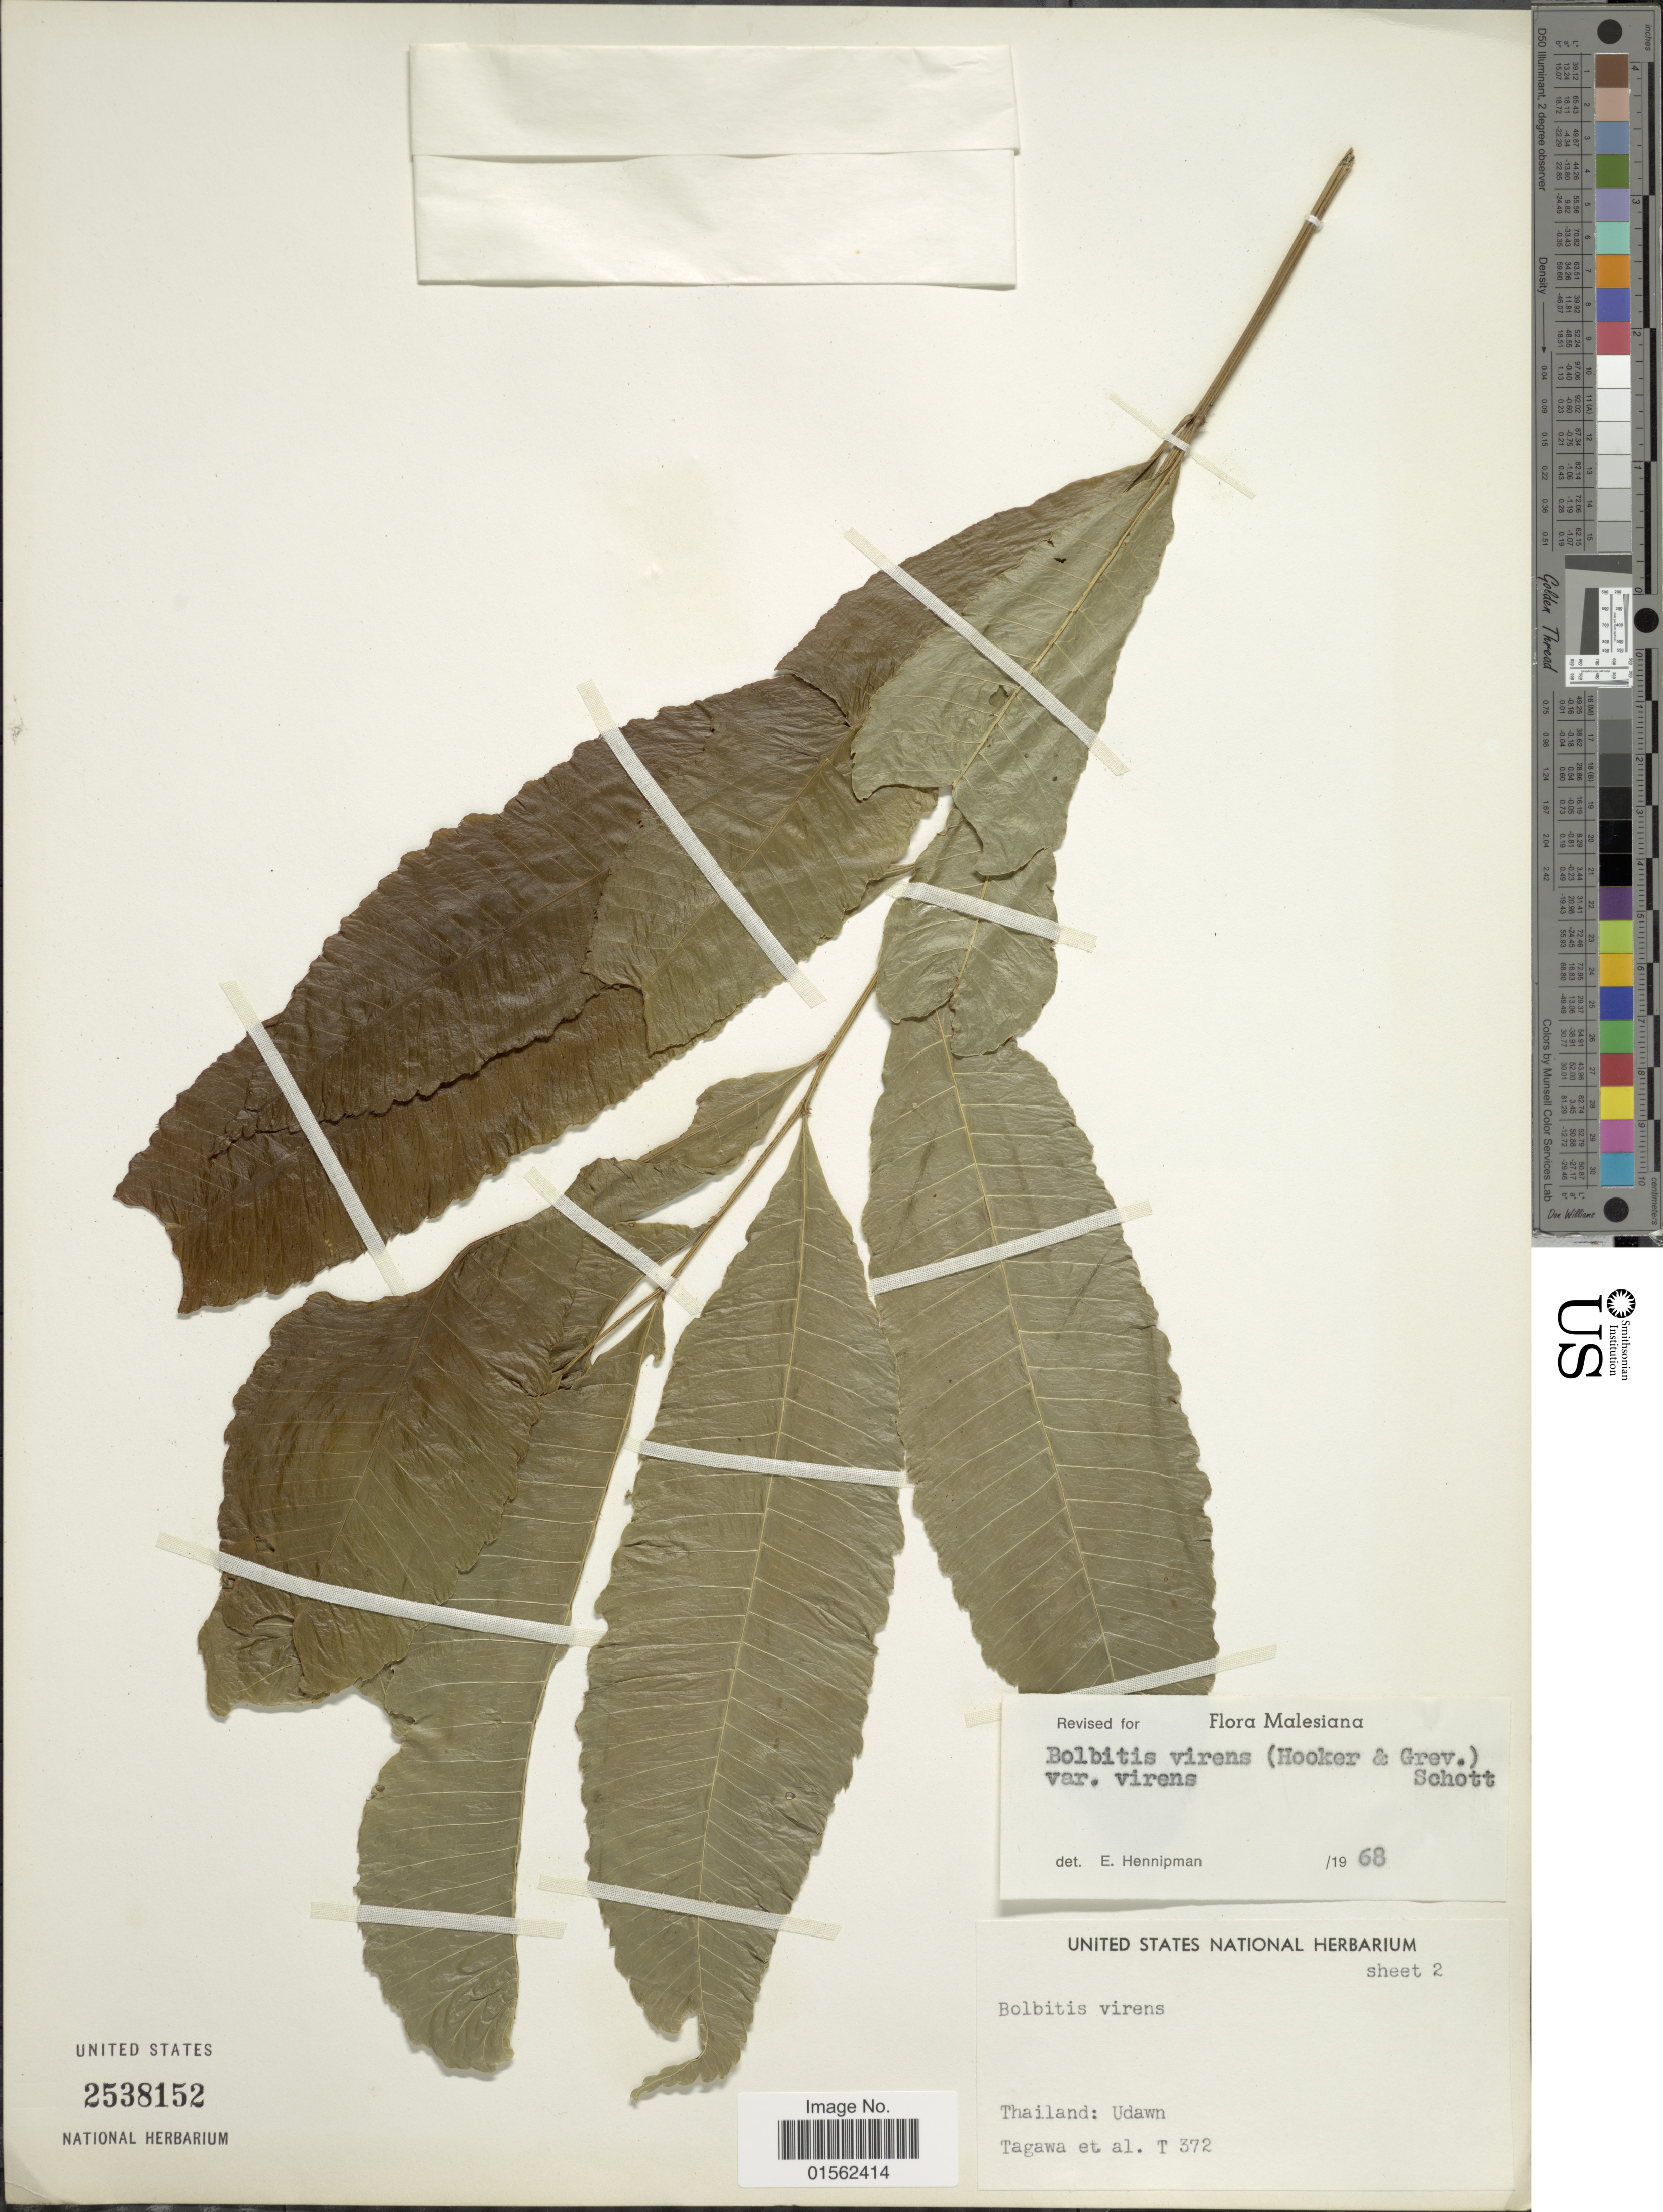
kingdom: Plantae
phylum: Tracheophyta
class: Polypodiopsida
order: Polypodiales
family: Dryopteridaceae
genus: Bolbitis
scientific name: Bolbitis virens var. virens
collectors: Tagawa & et al.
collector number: T372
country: Thailand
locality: Udawn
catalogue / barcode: US 2538152